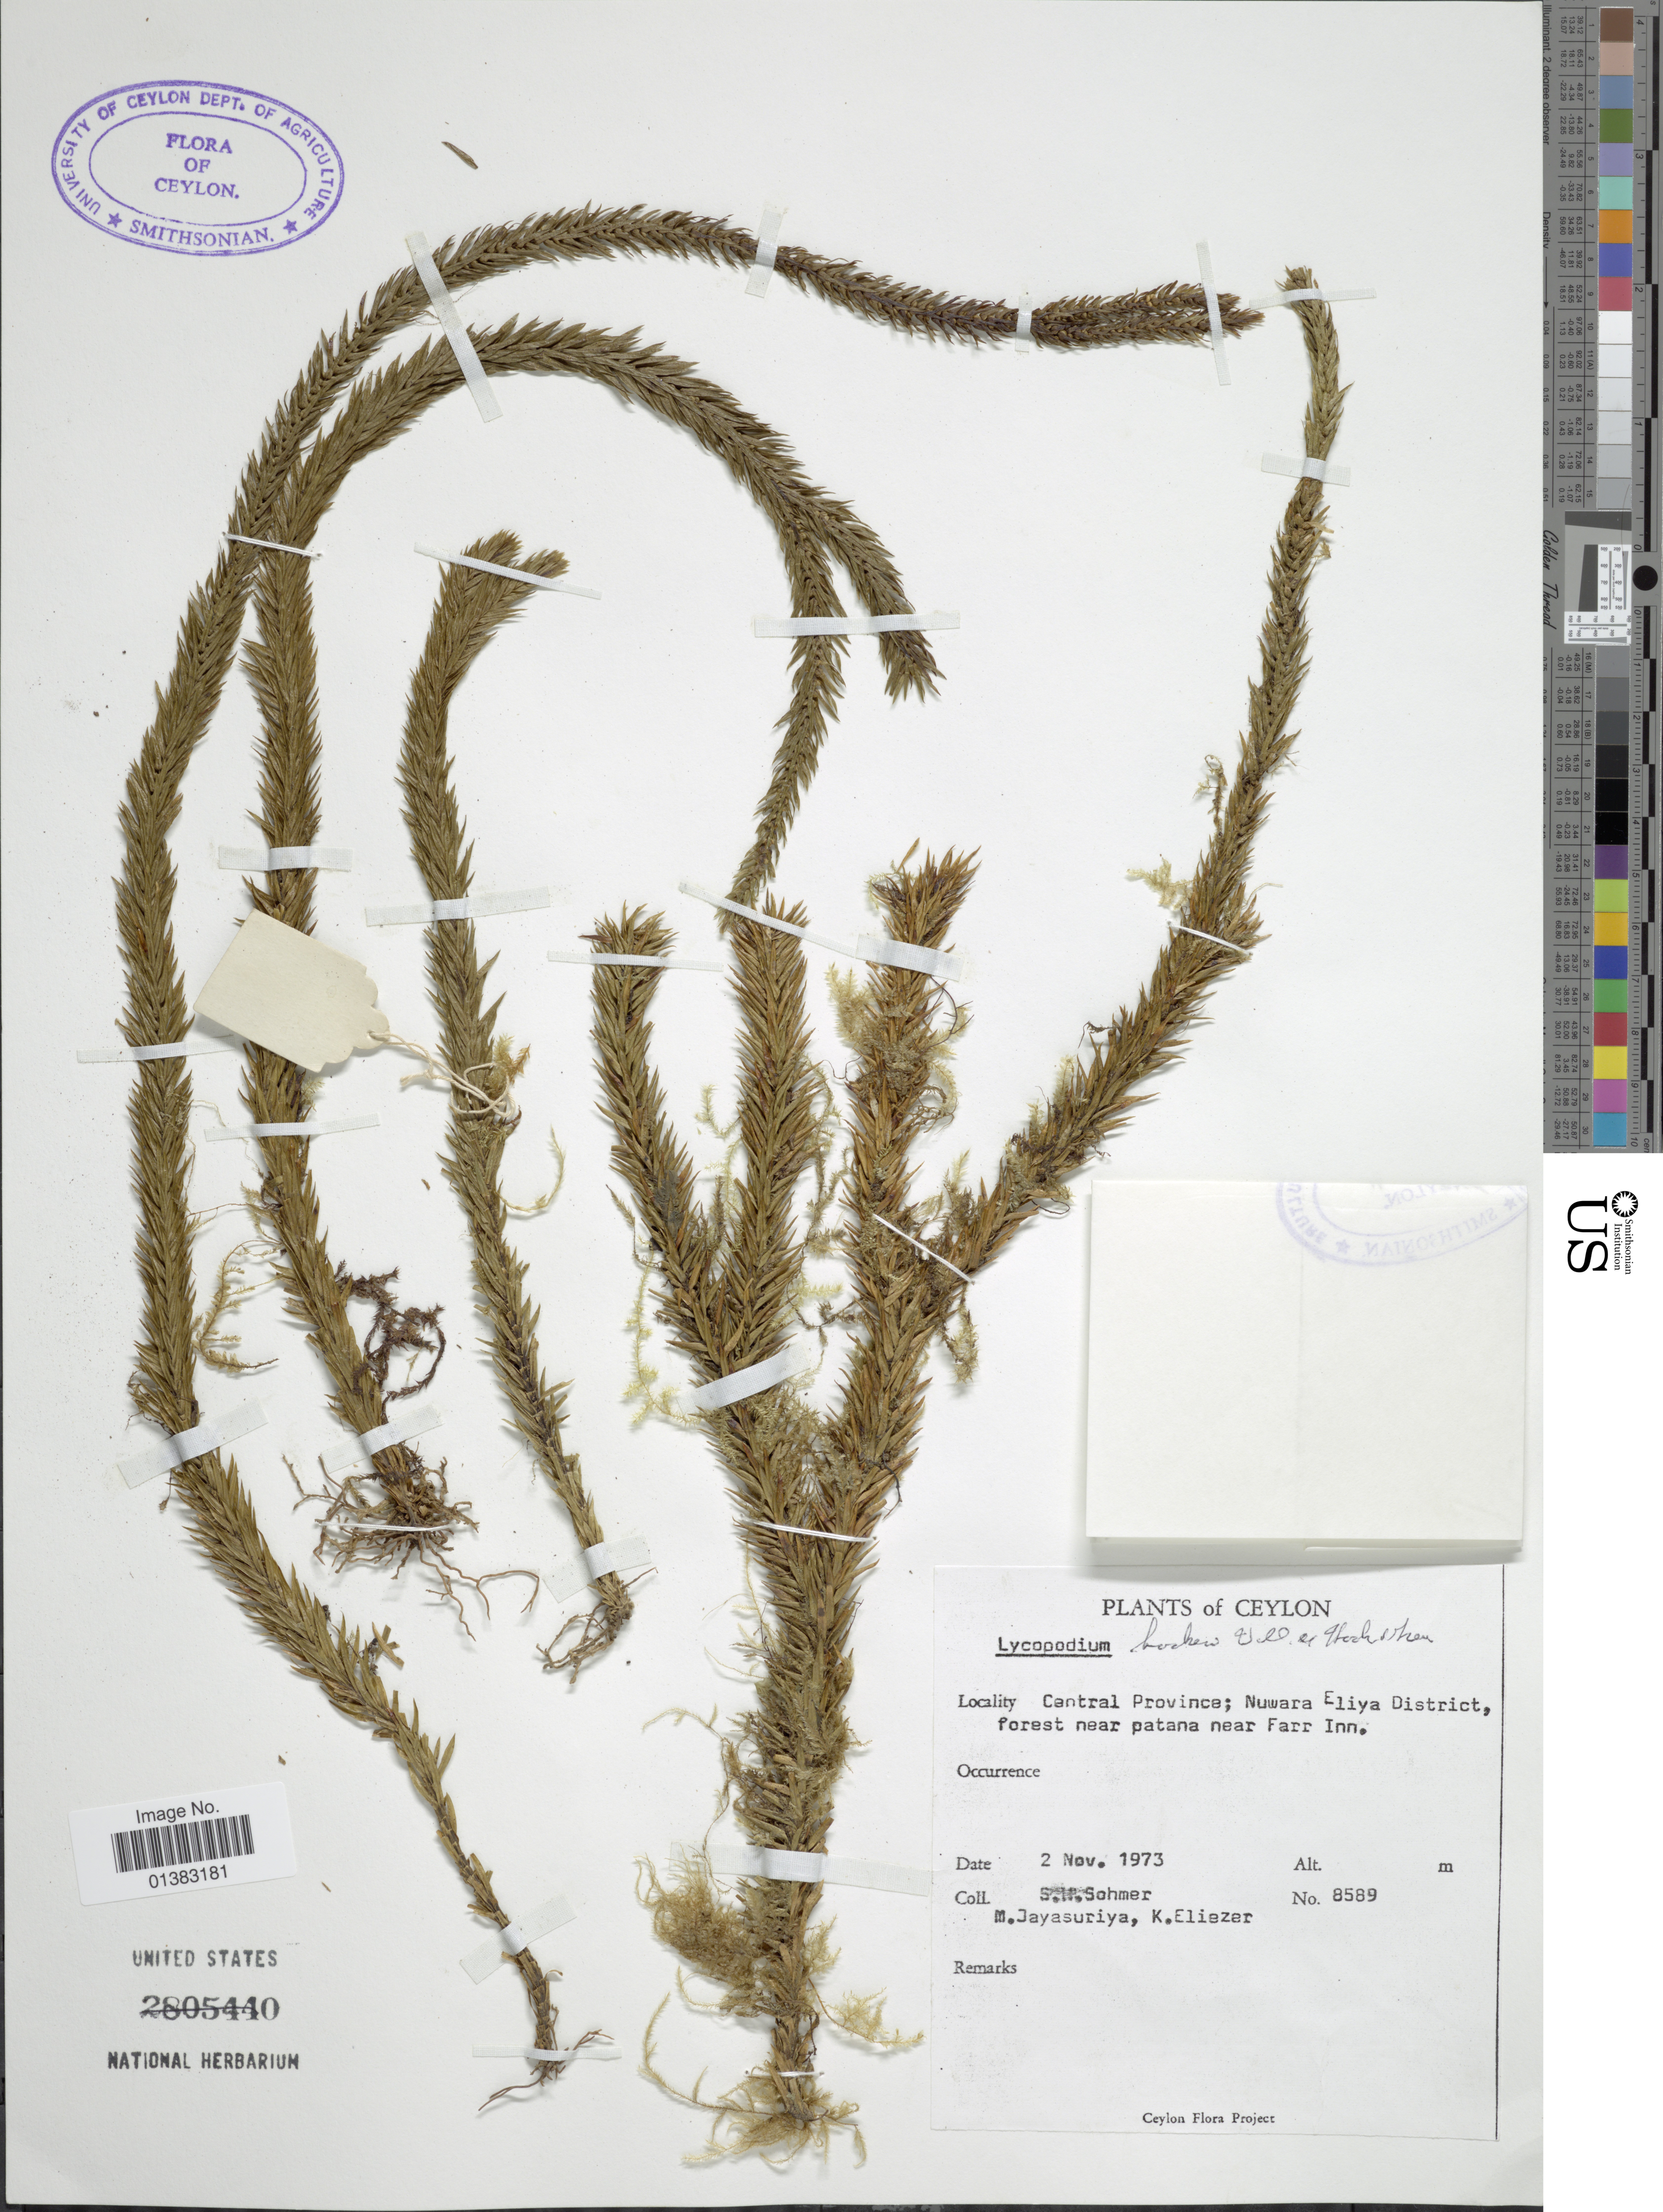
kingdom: Plantae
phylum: Tracheophyta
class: Lycopodiopsida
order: Lycopodiales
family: Lycopodiaceae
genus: Phlegmariurus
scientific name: Phlegmariurus pulcherrimus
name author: (Hook. & Grev.) Á. Löve & D. Löve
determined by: Field, A. R.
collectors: S. H. Sohmer, M. Jayasuriya & K. Eliezer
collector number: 8589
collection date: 1973-11-02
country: Sri Lanka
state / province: Central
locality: Ceylon. Central Province; Nuwara Eliya District, forest near patana near Farr Inn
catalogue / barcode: US 2805440